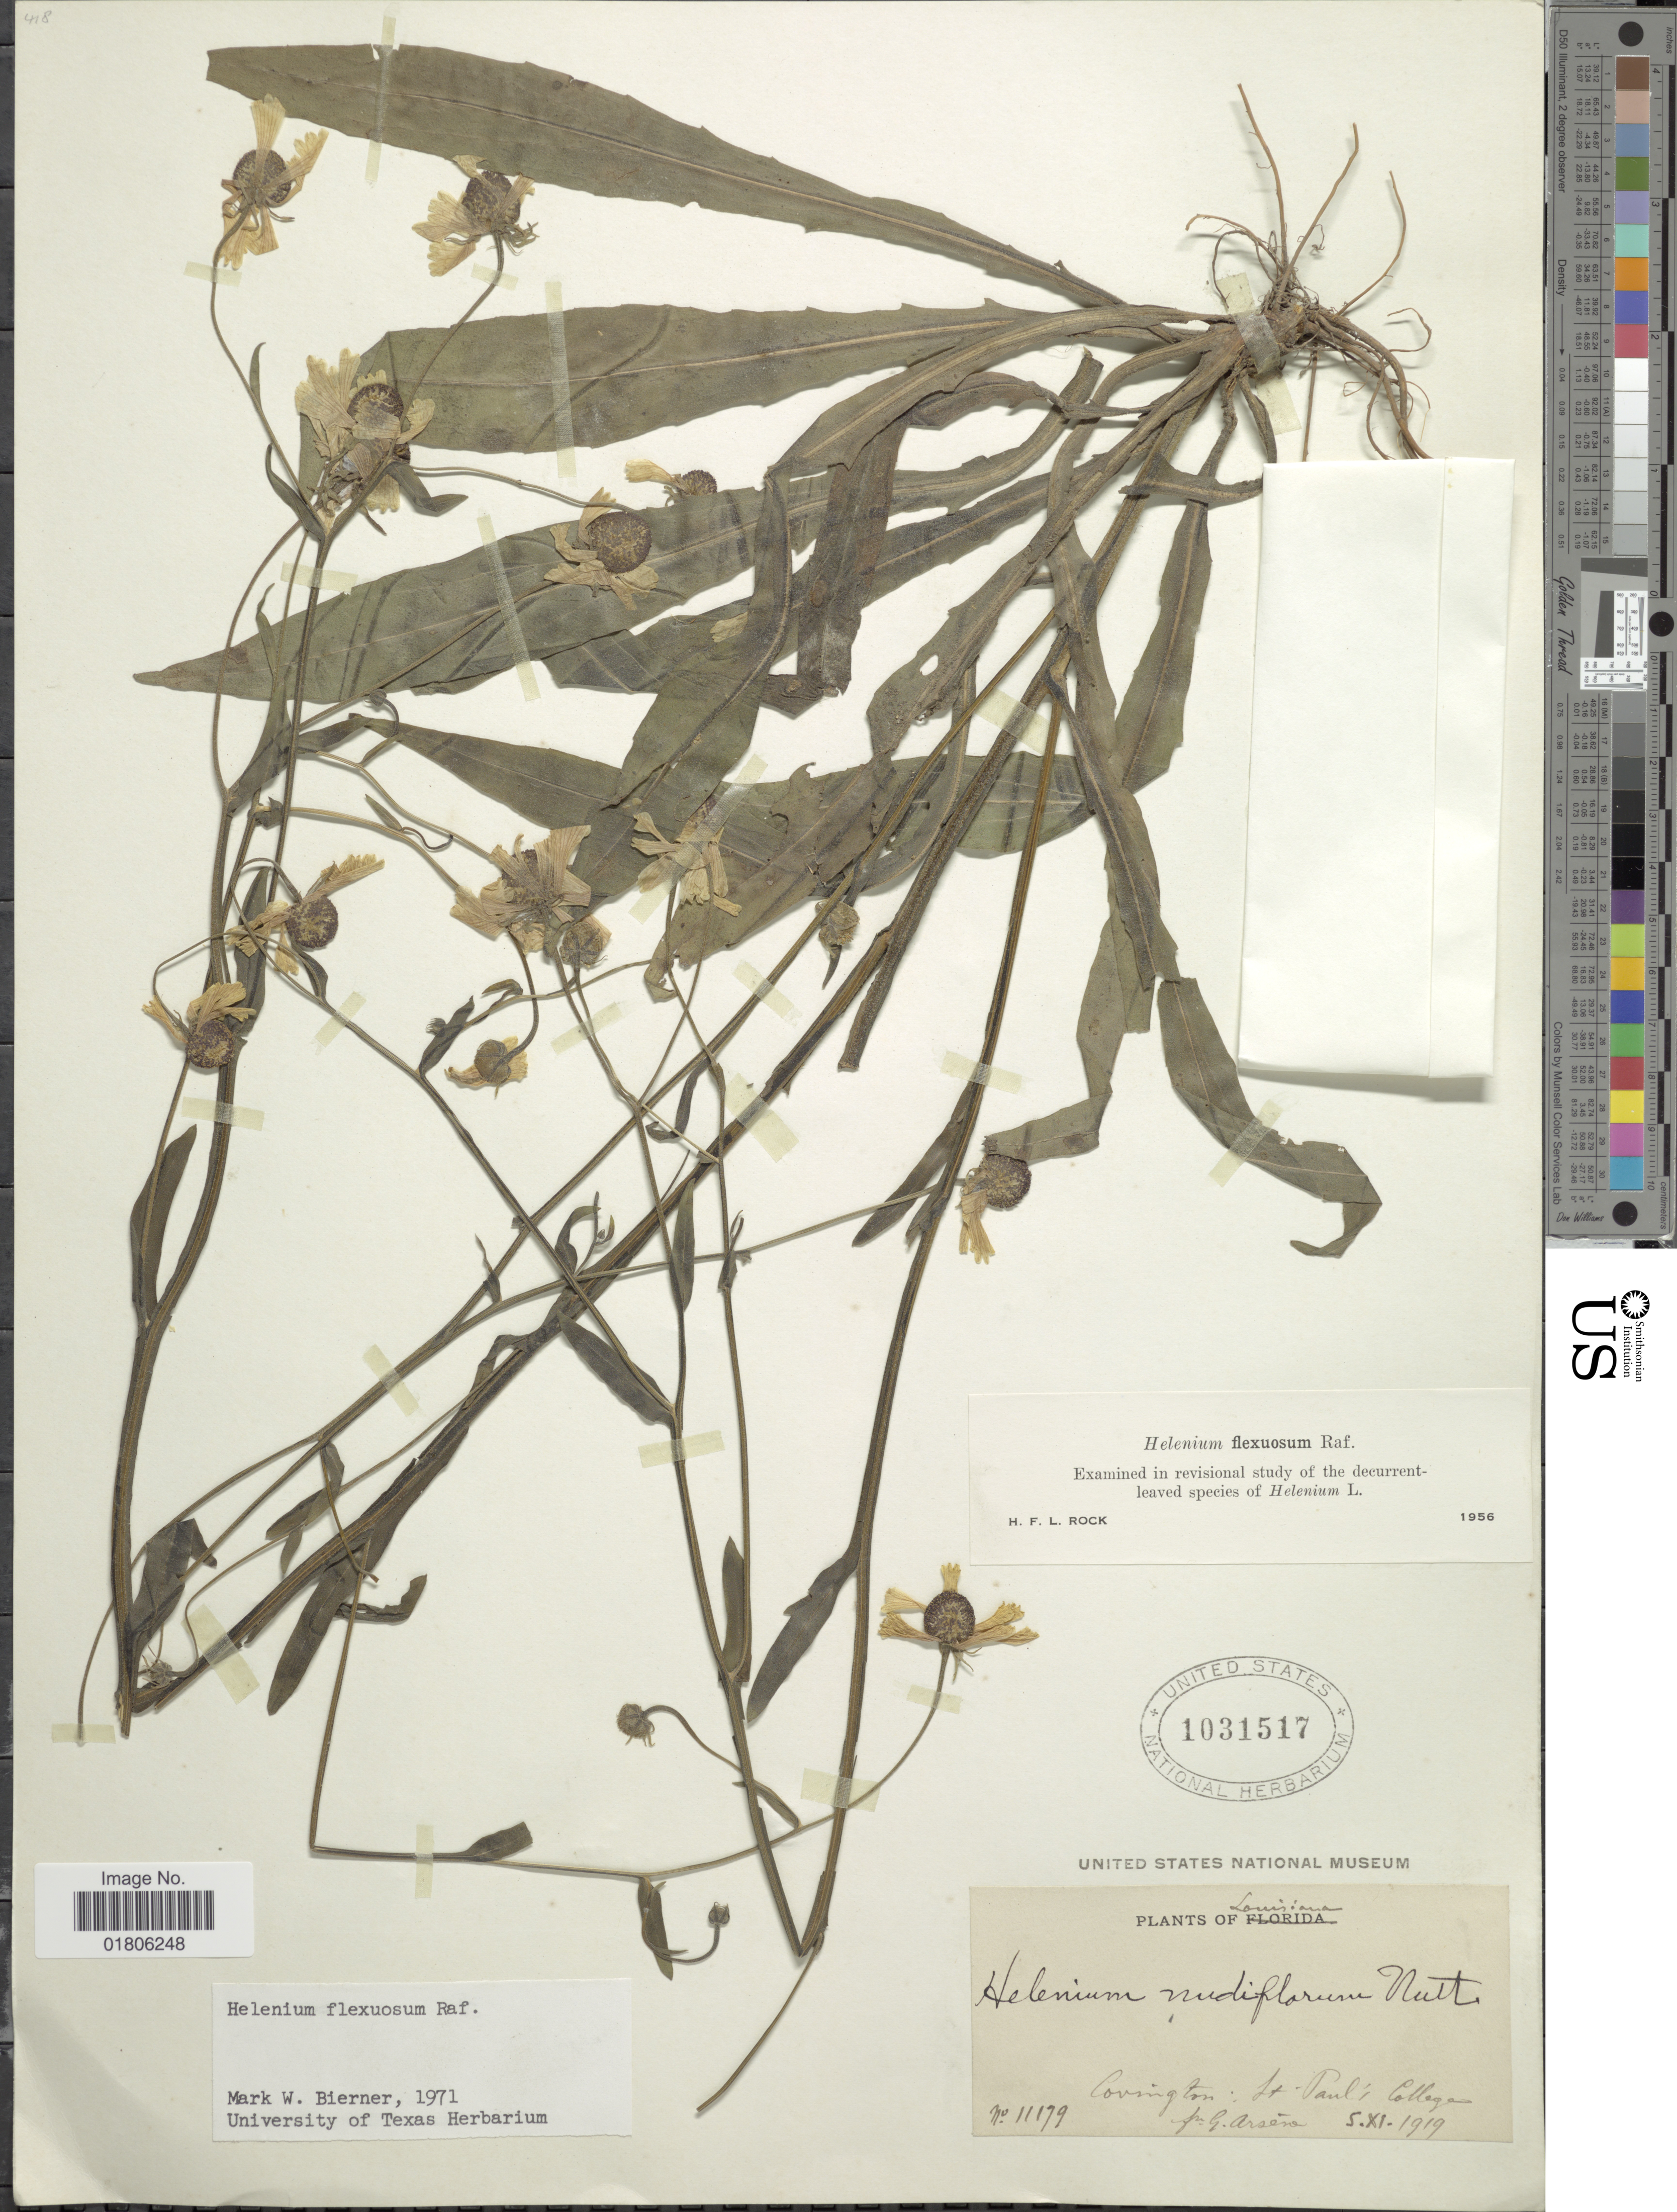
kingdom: Plantae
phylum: Tracheophyta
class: Magnoliopsida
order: Asterales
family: Asteraceae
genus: Helenium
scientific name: Helenium flexuosum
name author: Raf.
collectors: Bro. G. Arsène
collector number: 11179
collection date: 1919-11-05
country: United States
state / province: Louisiana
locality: Covington: St. Paul's College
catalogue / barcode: US 1031517